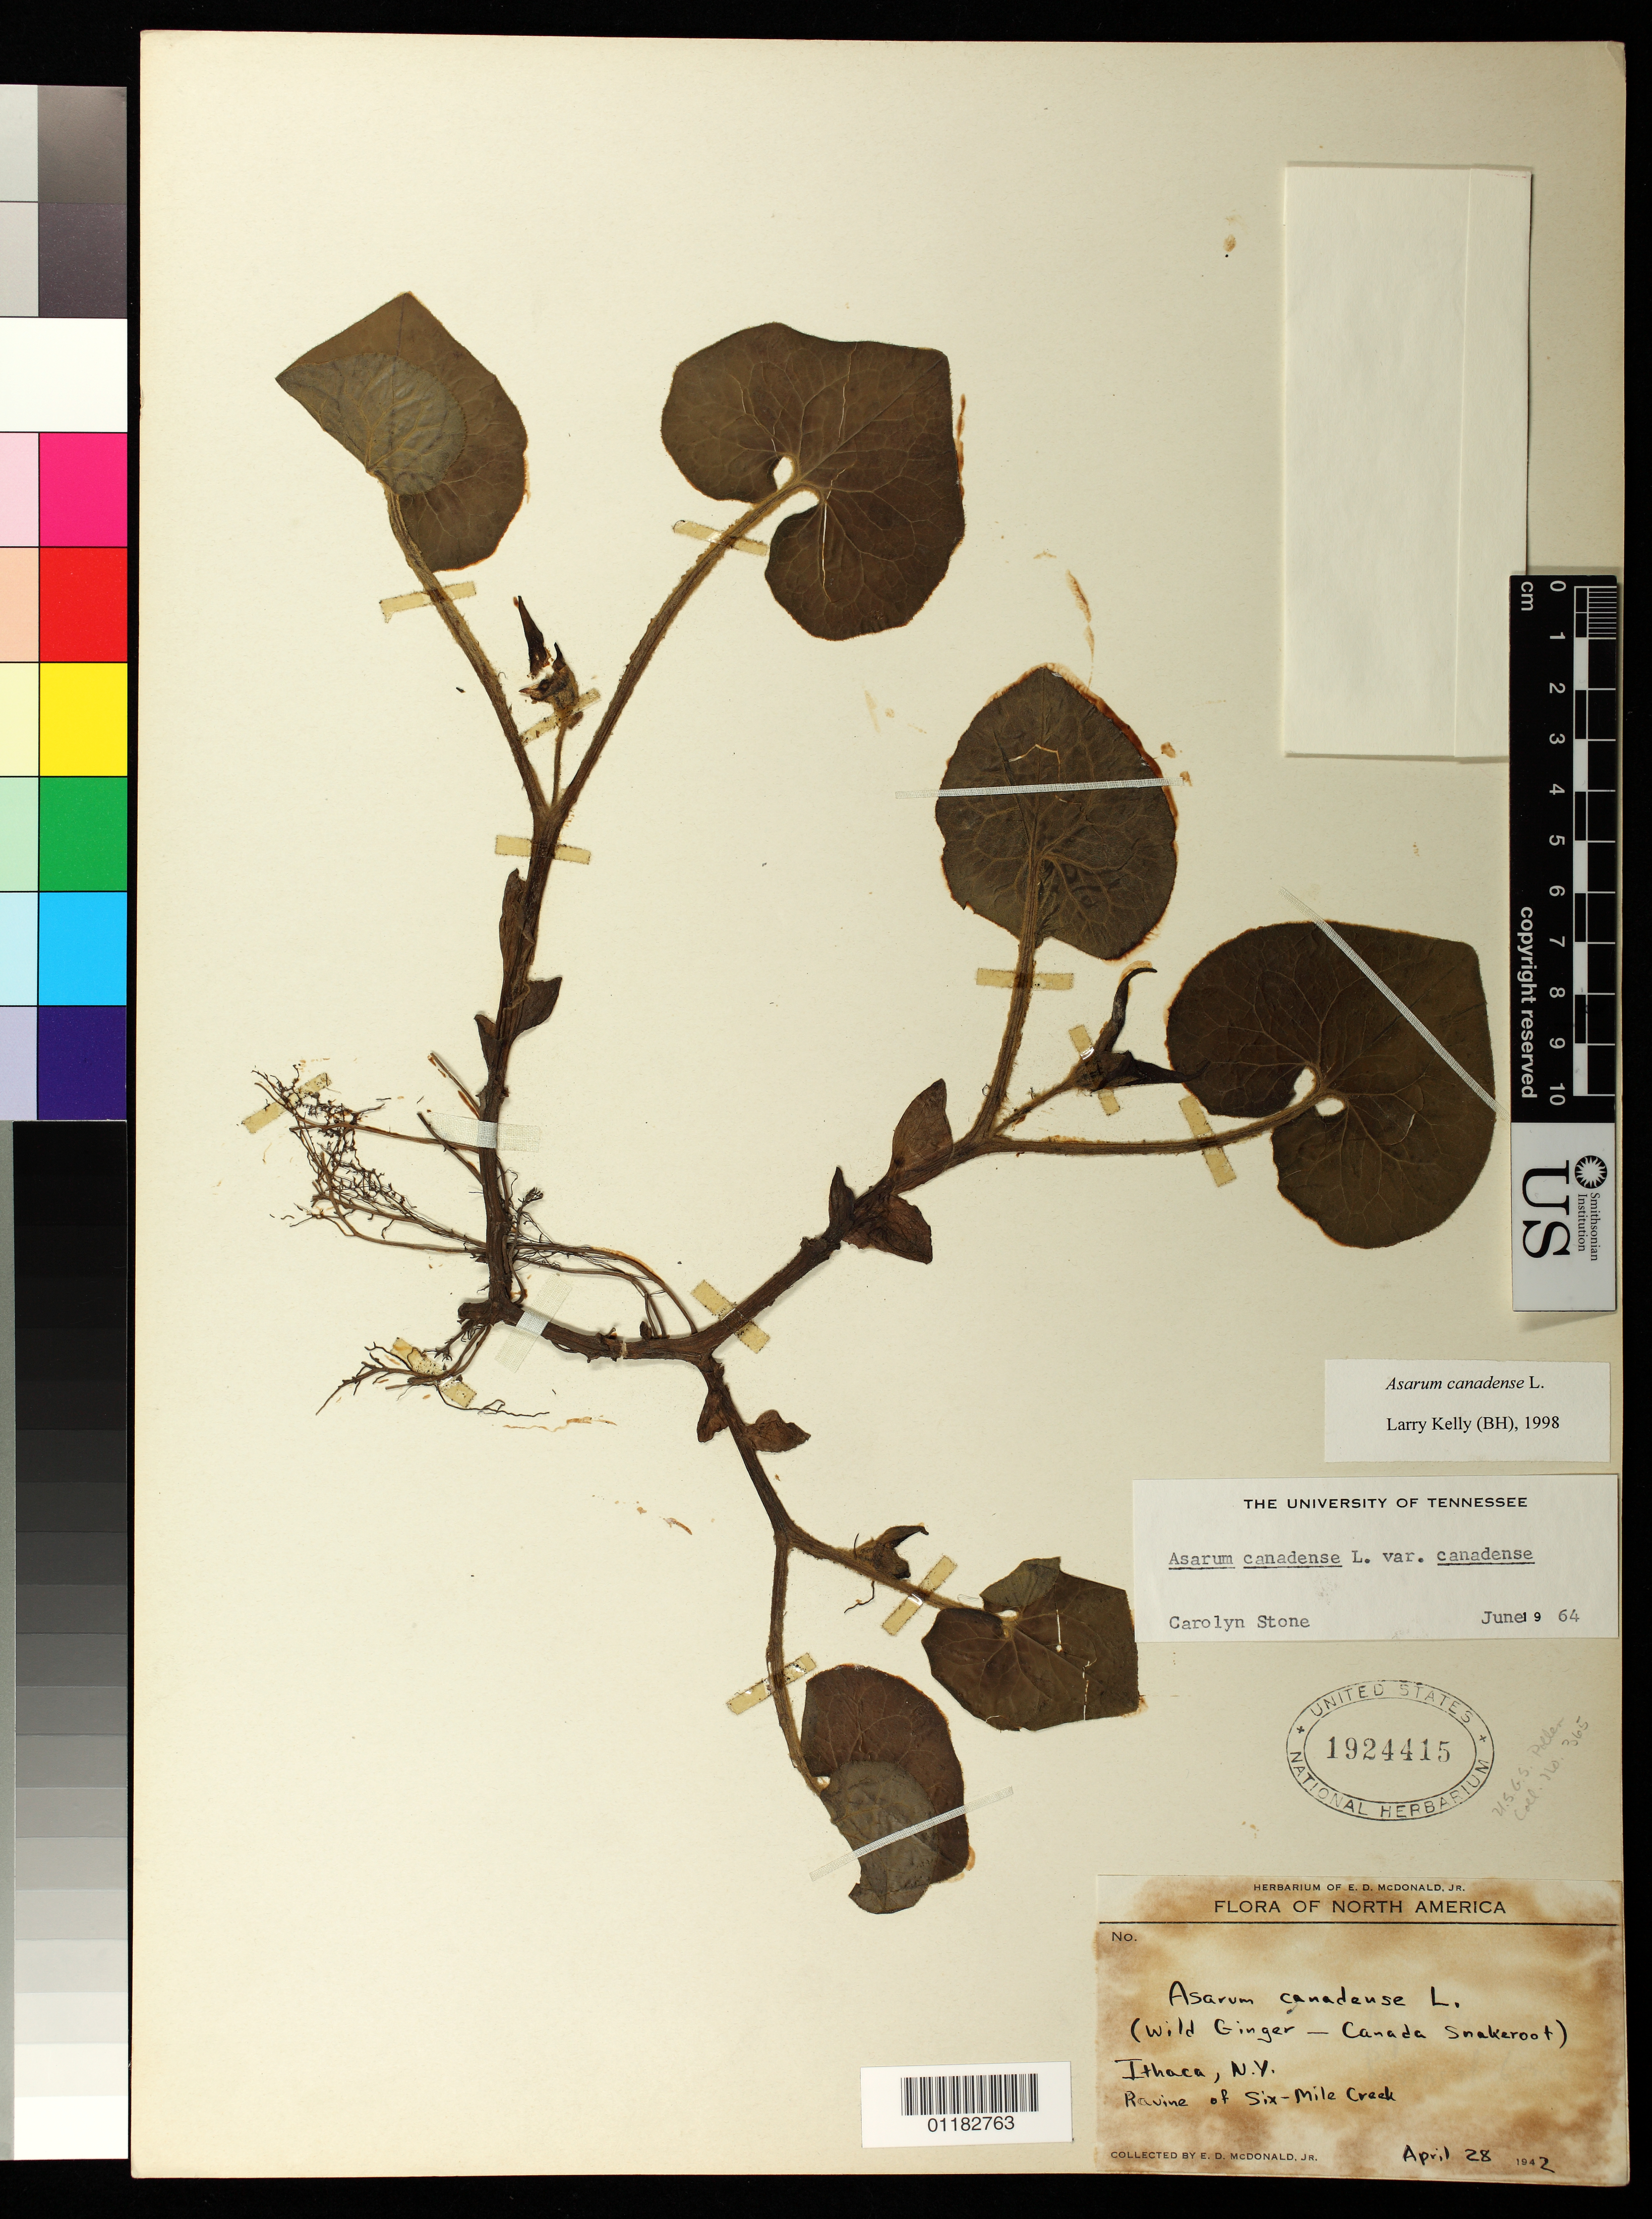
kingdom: Plantae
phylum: Tracheophyta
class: Magnoliopsida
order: Piperales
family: Aristolochiaceae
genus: Asarum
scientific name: Asarum canadense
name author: L.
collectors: E. D. McDonald Jr.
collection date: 1942-04-28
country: United States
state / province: New York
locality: Ithaca, ravine of Six-Mile Creek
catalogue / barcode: US 1924415